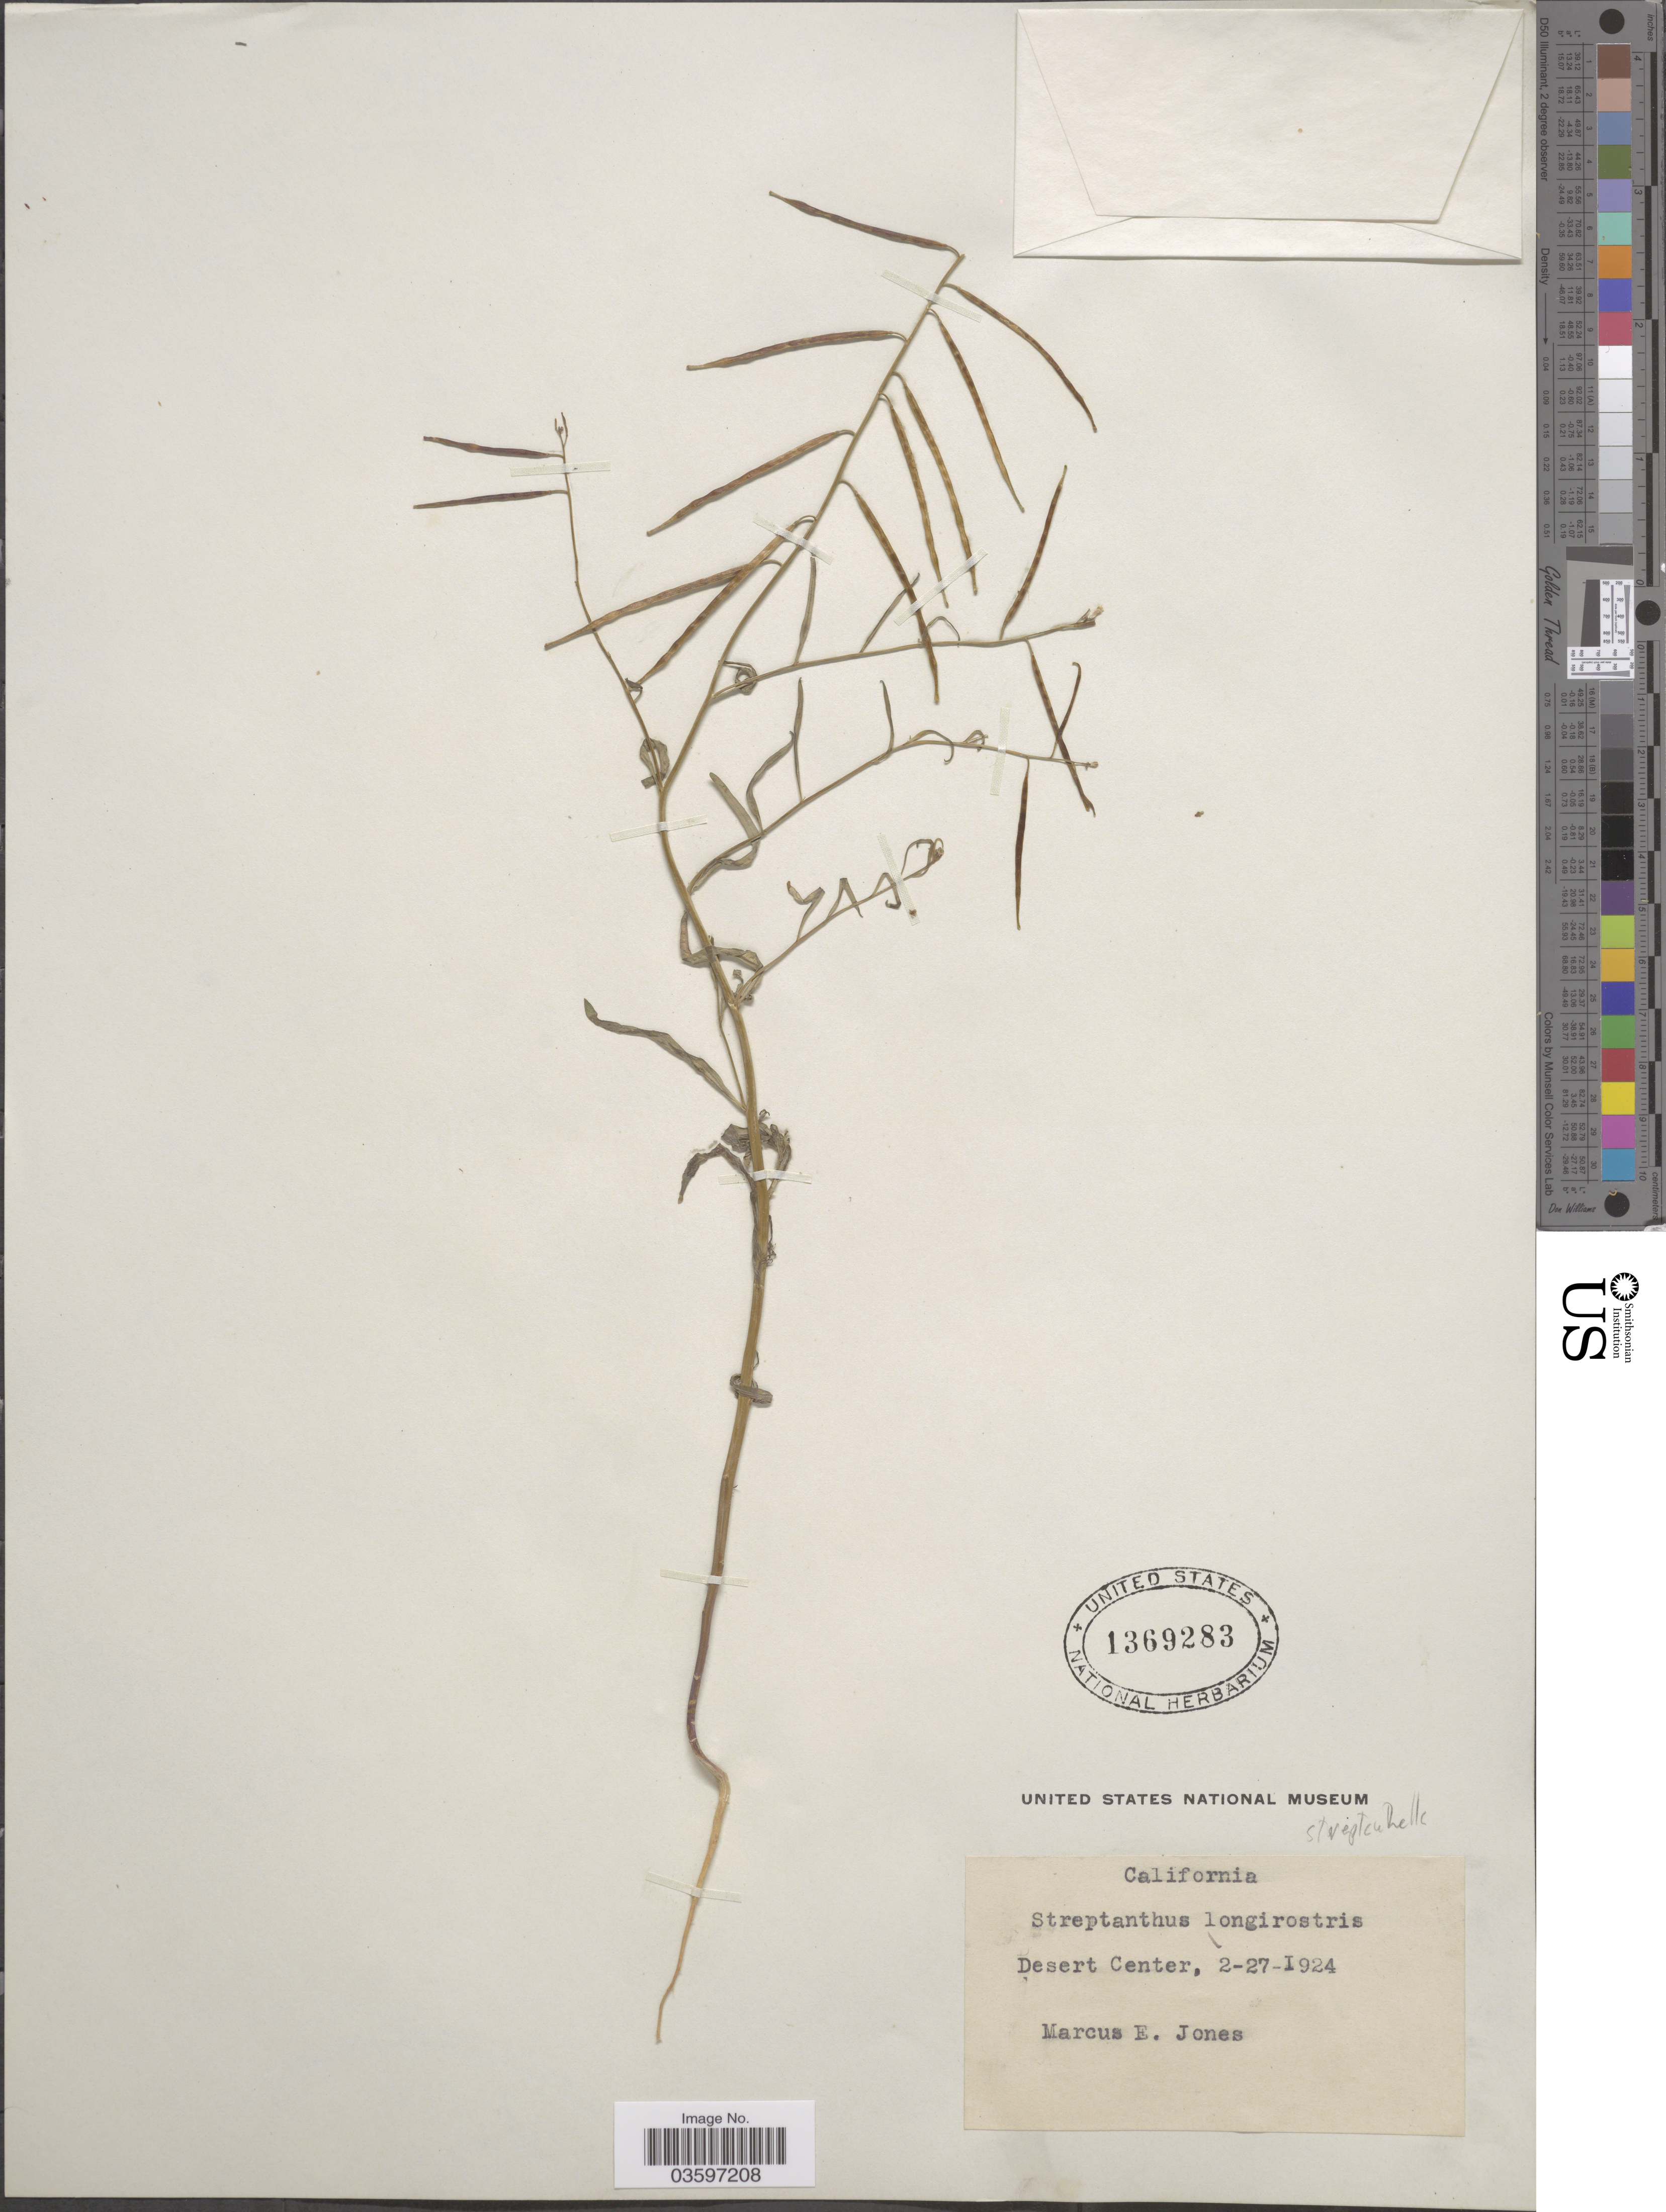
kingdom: Plantae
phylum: Tracheophyta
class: Magnoliopsida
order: Brassicales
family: Brassicaceae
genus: Streptanthella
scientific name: Streptanthella longirostris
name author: (S. Watson) Rydb.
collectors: M. E. Jones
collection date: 1924-02-27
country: United States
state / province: California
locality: Desert Center.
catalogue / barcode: US 1369283